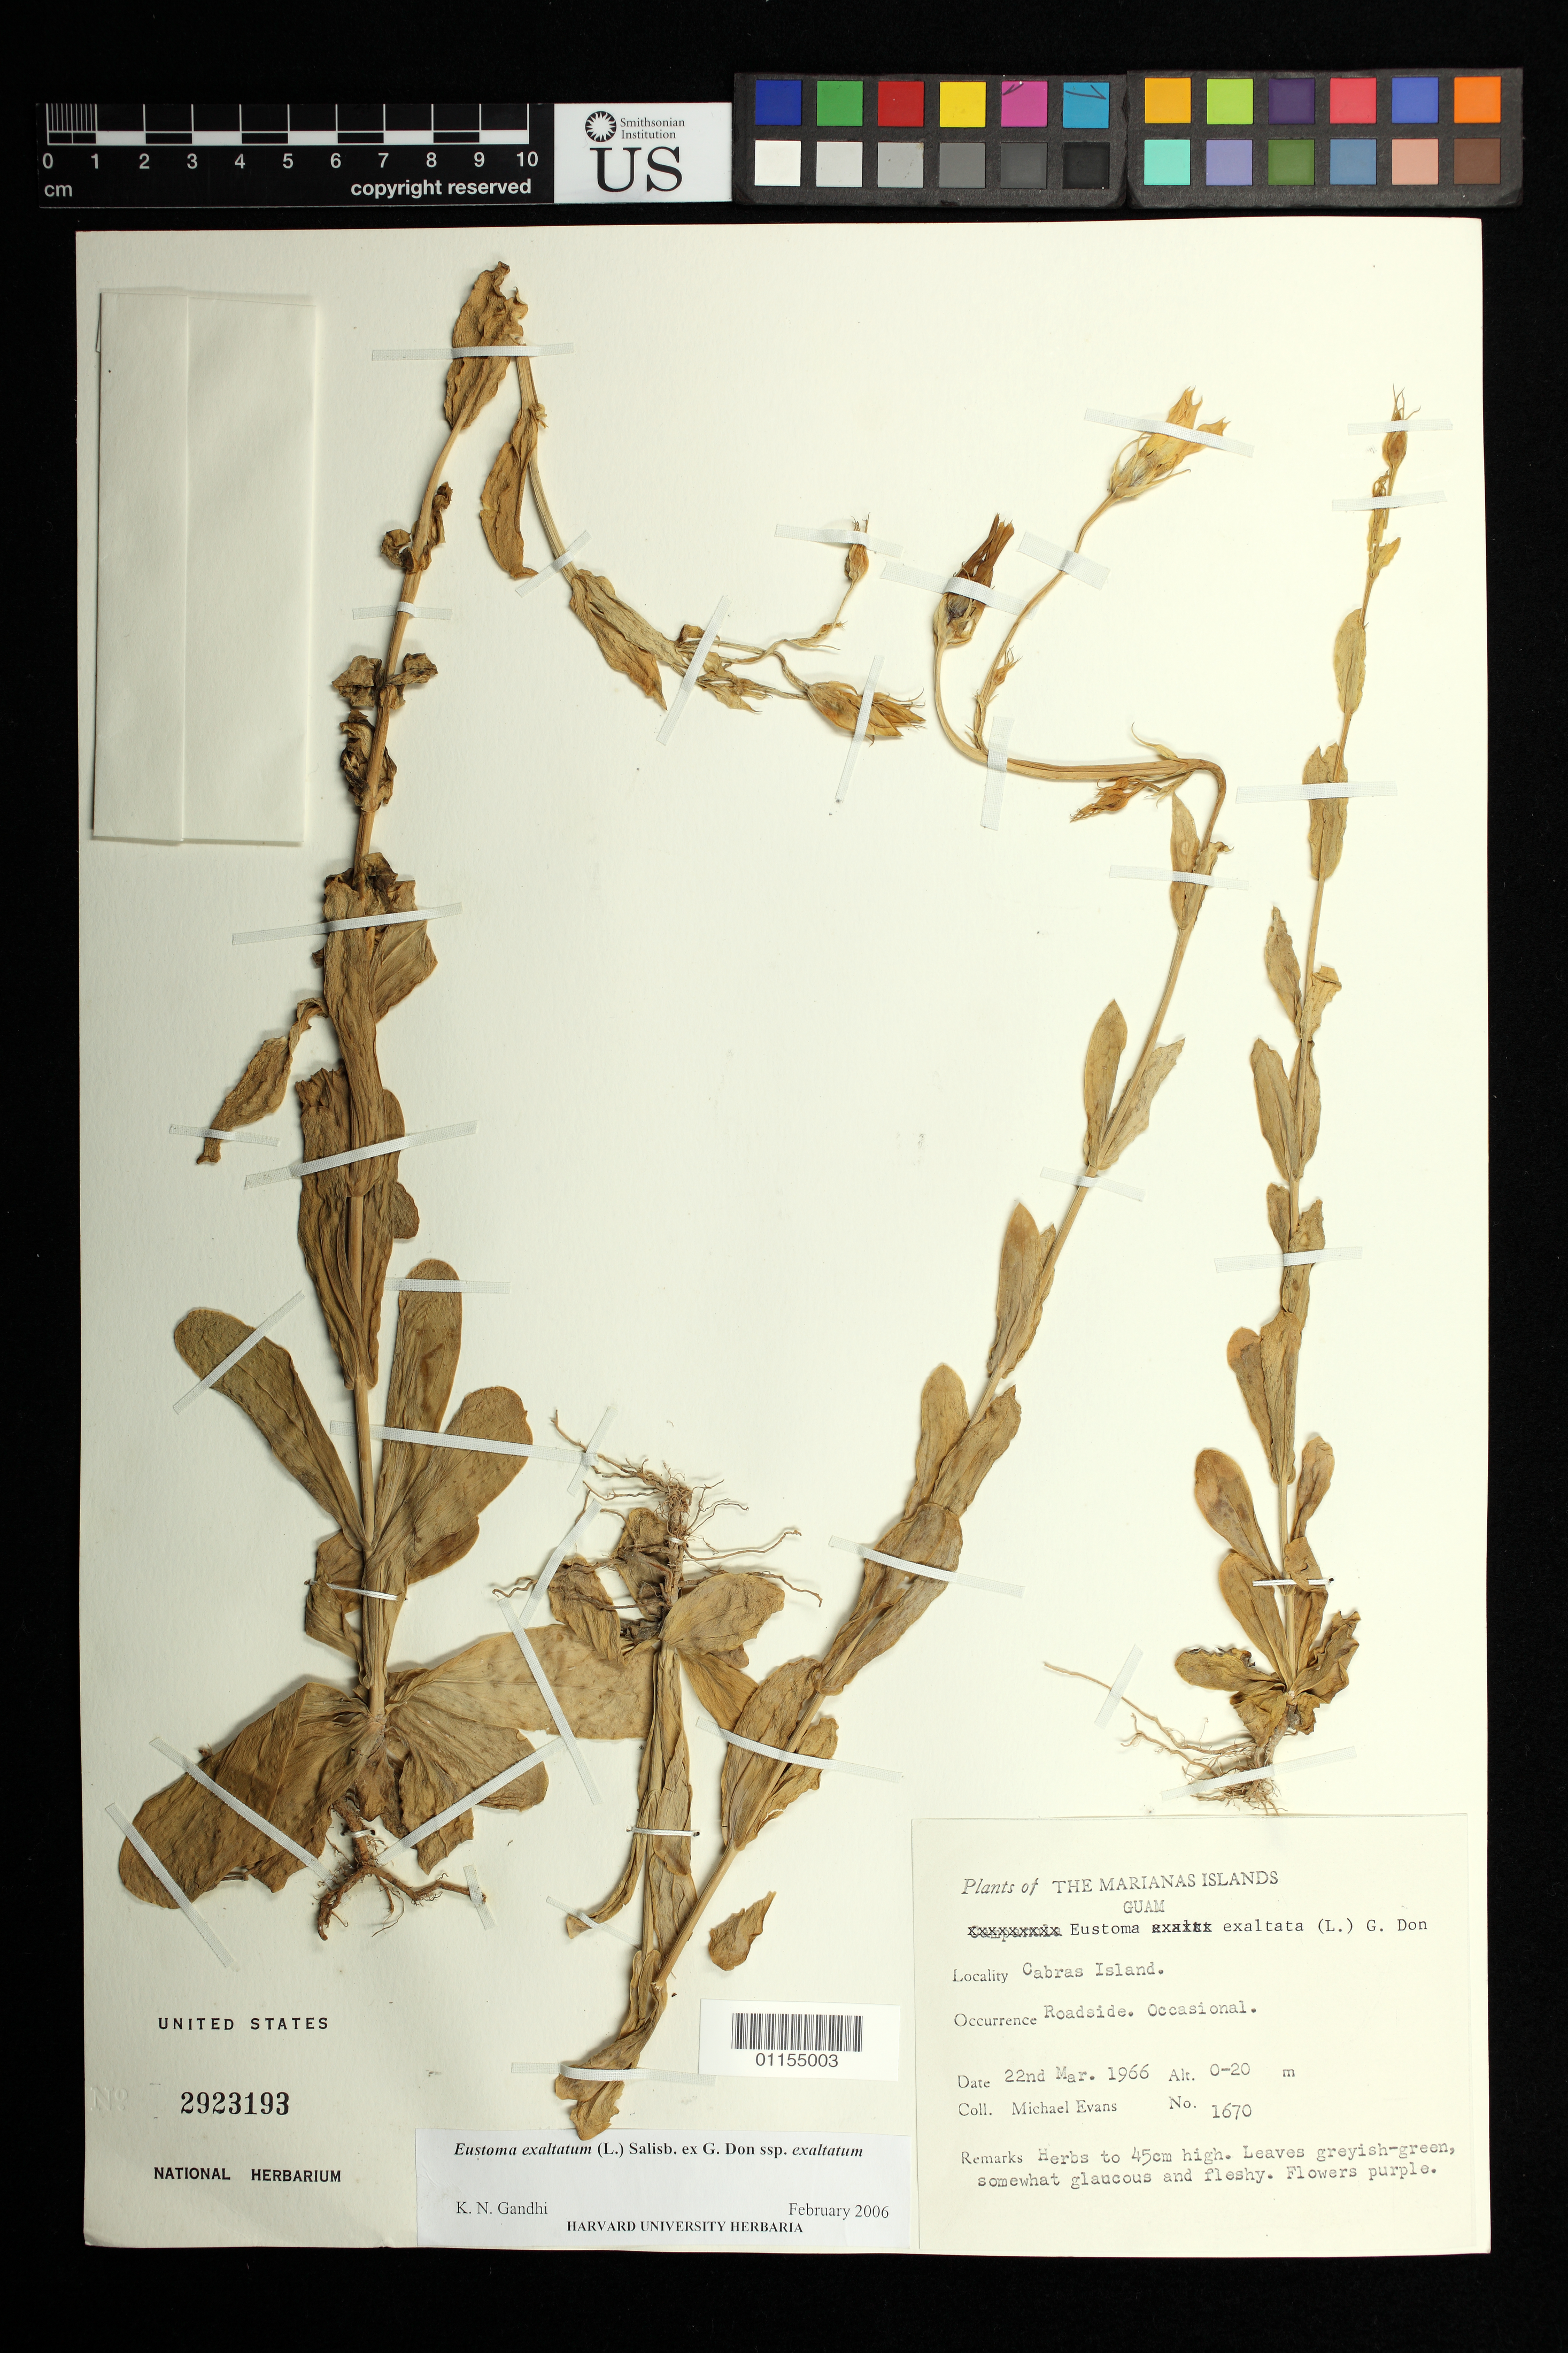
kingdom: Plantae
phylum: Tracheophyta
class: Magnoliopsida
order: Gentianales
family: Gentianaceae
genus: Eustoma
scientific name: Eustoma exaltatum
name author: (L.) Salisb. ex Don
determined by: Gandhi, K. N.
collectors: M. Evans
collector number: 1670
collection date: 1966-03-22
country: Guam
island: Guam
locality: Cabras Island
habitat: Roadside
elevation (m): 0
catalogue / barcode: US 2923193